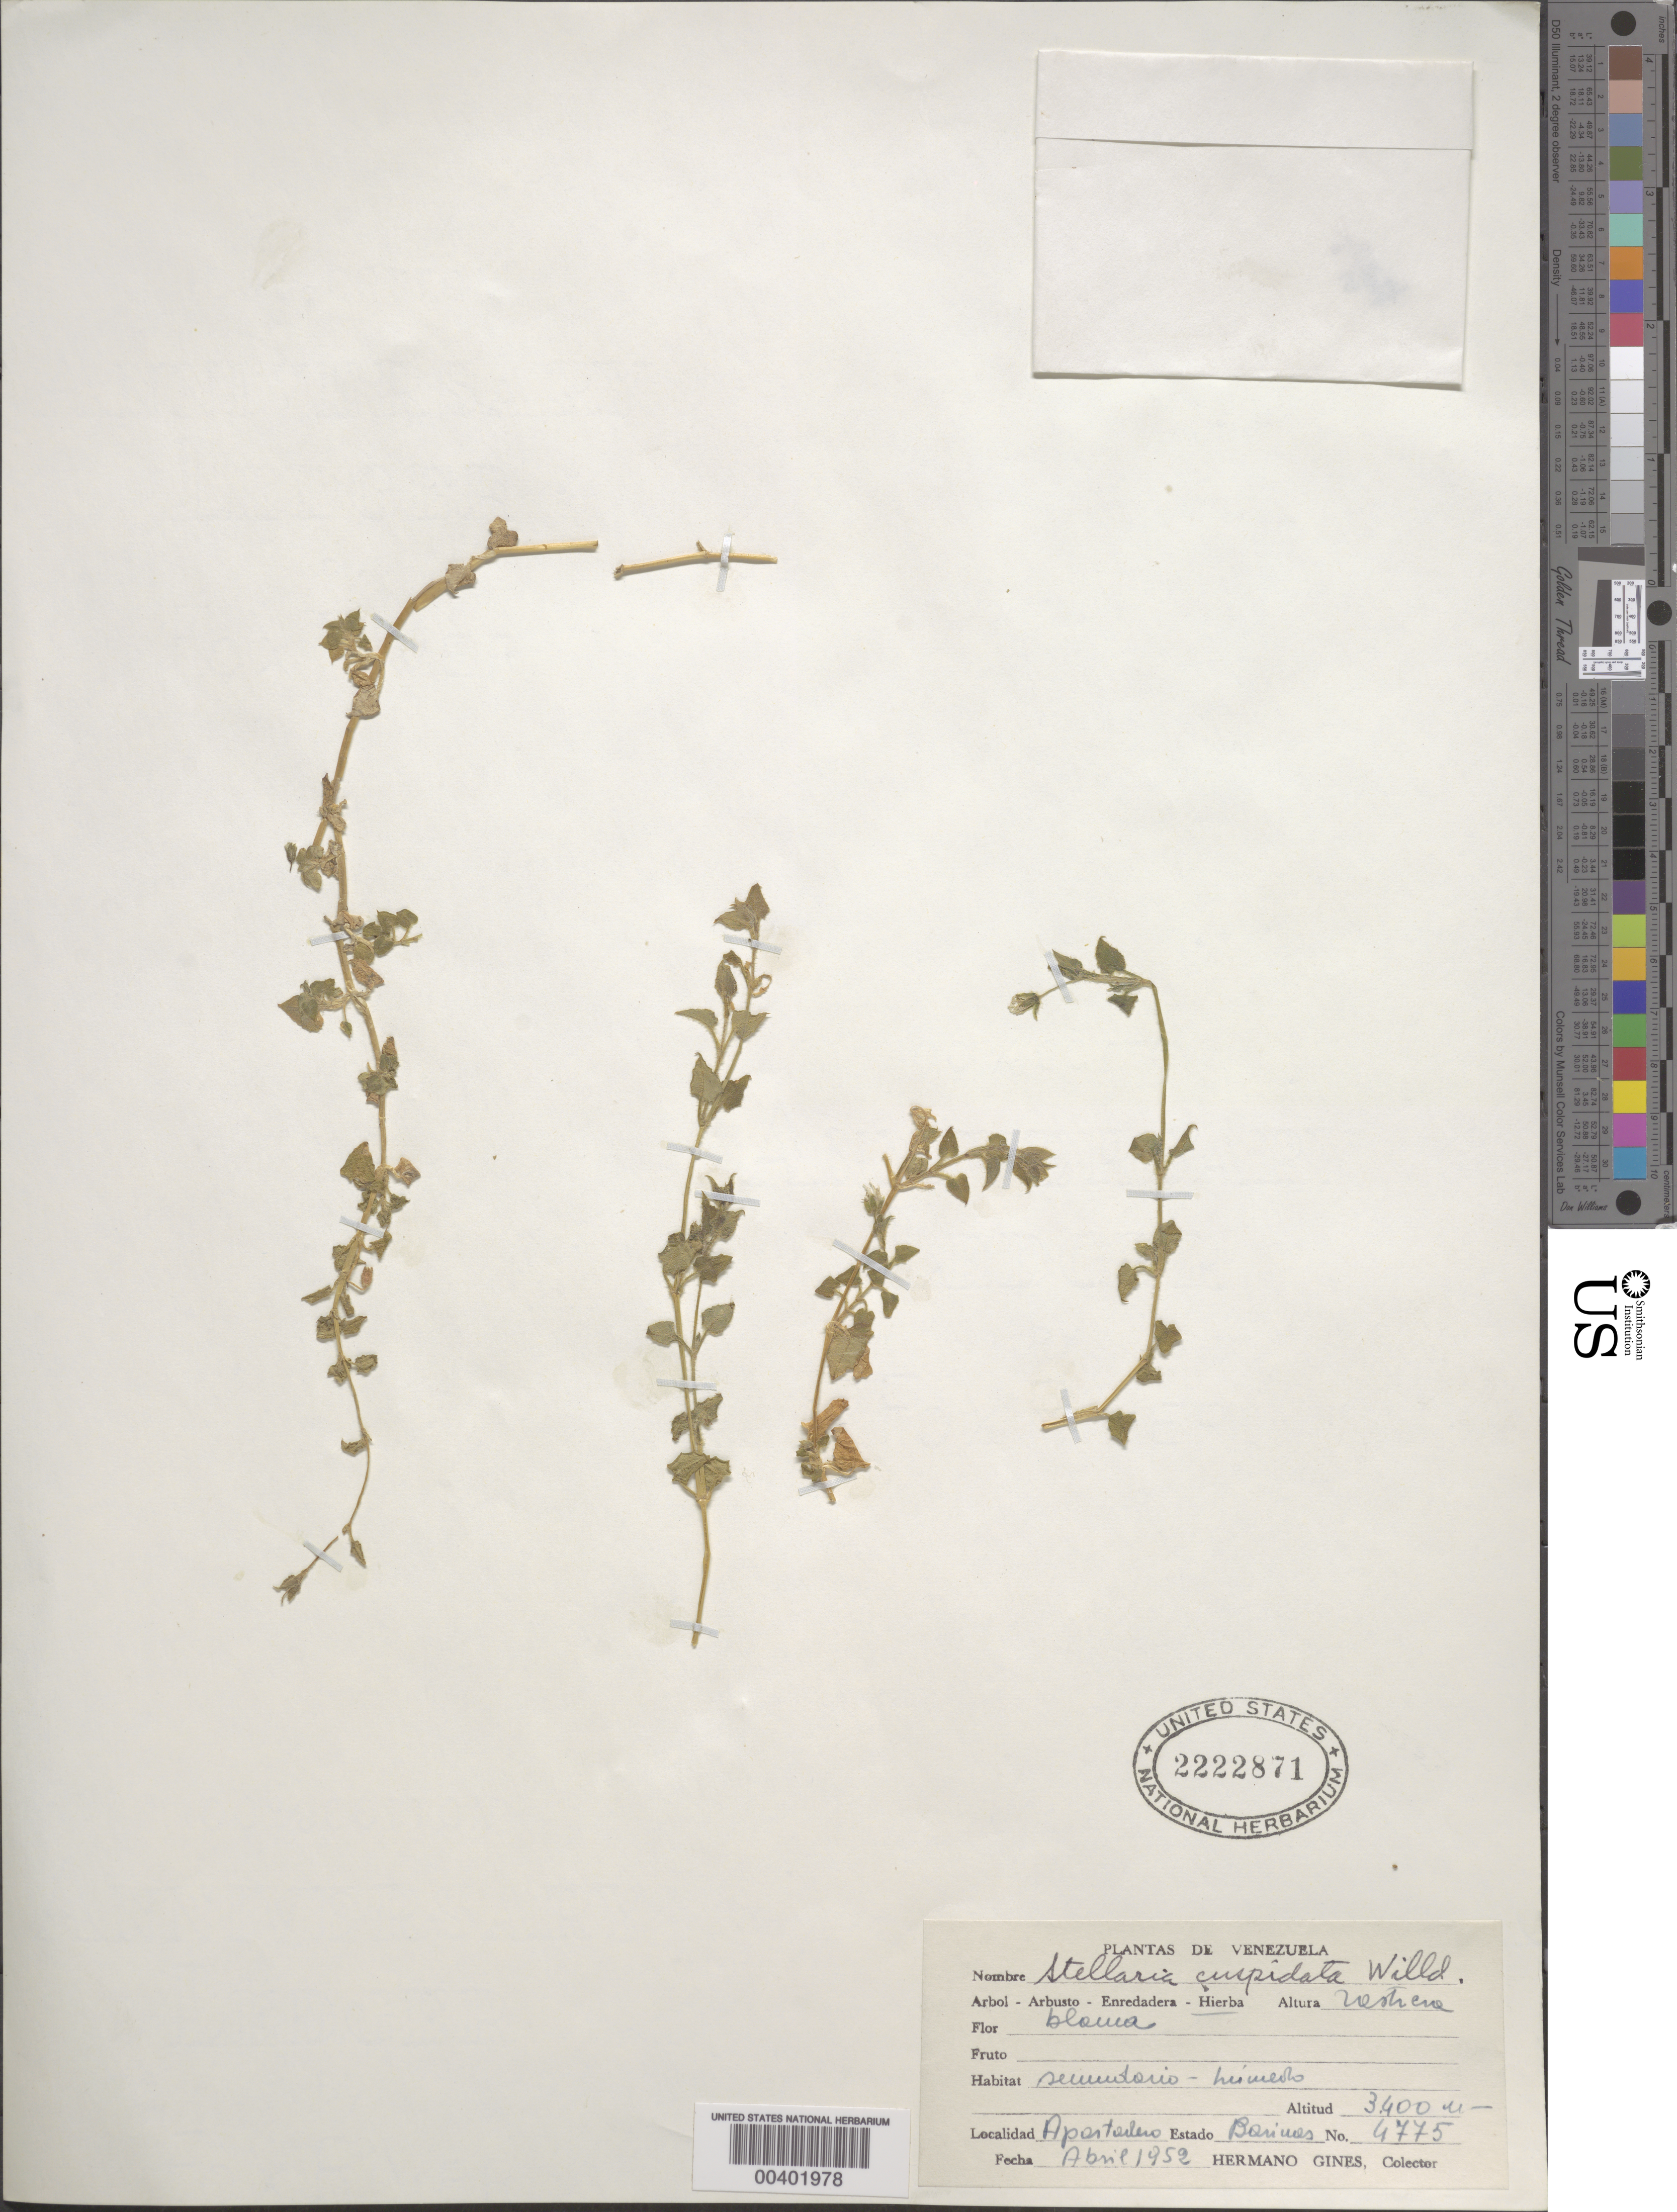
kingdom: Plantae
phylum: Tracheophyta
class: Magnoliopsida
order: Caryophyllales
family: Caryophyllaceae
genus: Stellaria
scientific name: Stellaria cuspidata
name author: Willd. ex Schltdl.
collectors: Bro. Gines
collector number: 4775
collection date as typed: Apr 1952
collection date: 1952-04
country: Venezuela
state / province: Mérida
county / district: Rangel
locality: Apartaderos Apartaderos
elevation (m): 3400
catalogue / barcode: US 2222871